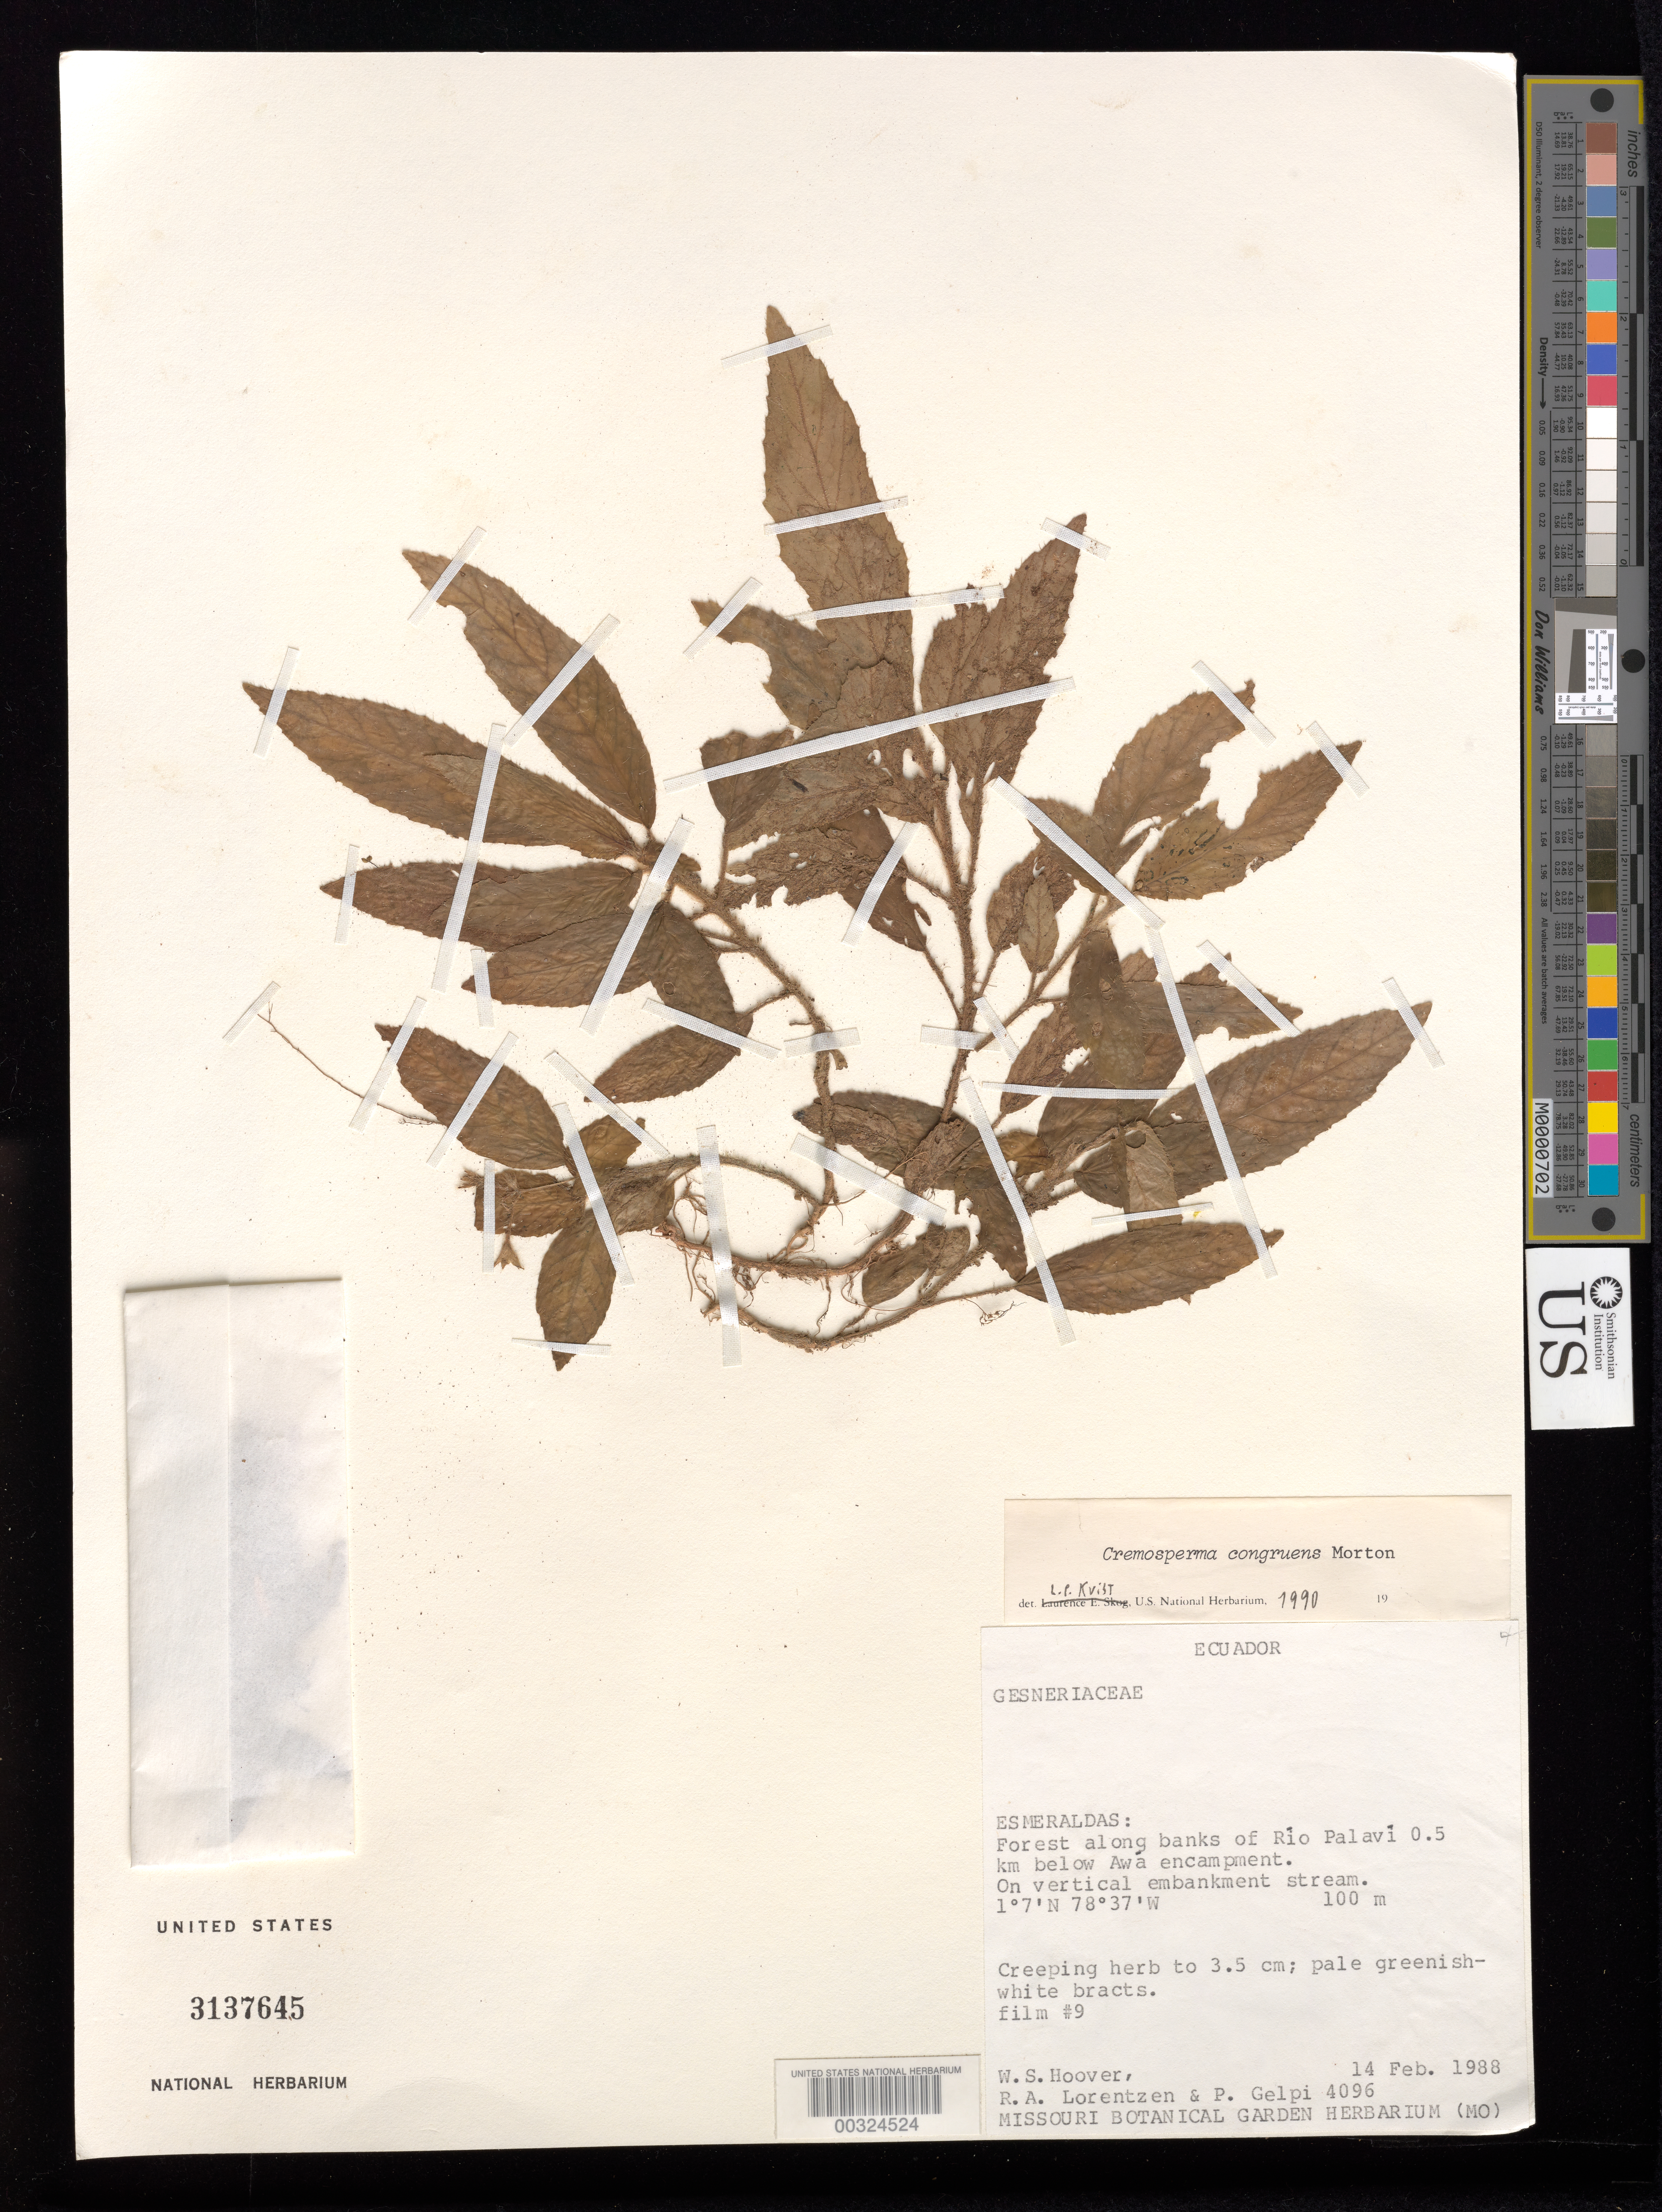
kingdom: Plantae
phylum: Tracheophyta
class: Magnoliopsida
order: Lamiales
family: Gesneriaceae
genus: Cremosperma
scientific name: Cremosperma congruens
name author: C.V. Morton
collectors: W. S. Hoover, R. Lorentzen & P. Gelpi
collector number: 4096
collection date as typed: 14 Feb 1988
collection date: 1988-02-14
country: Ecuador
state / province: Esmeraldas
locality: Rio Palavi 0.5 km below Awa encampment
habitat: Forest along banks of river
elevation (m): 100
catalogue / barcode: US 3137645